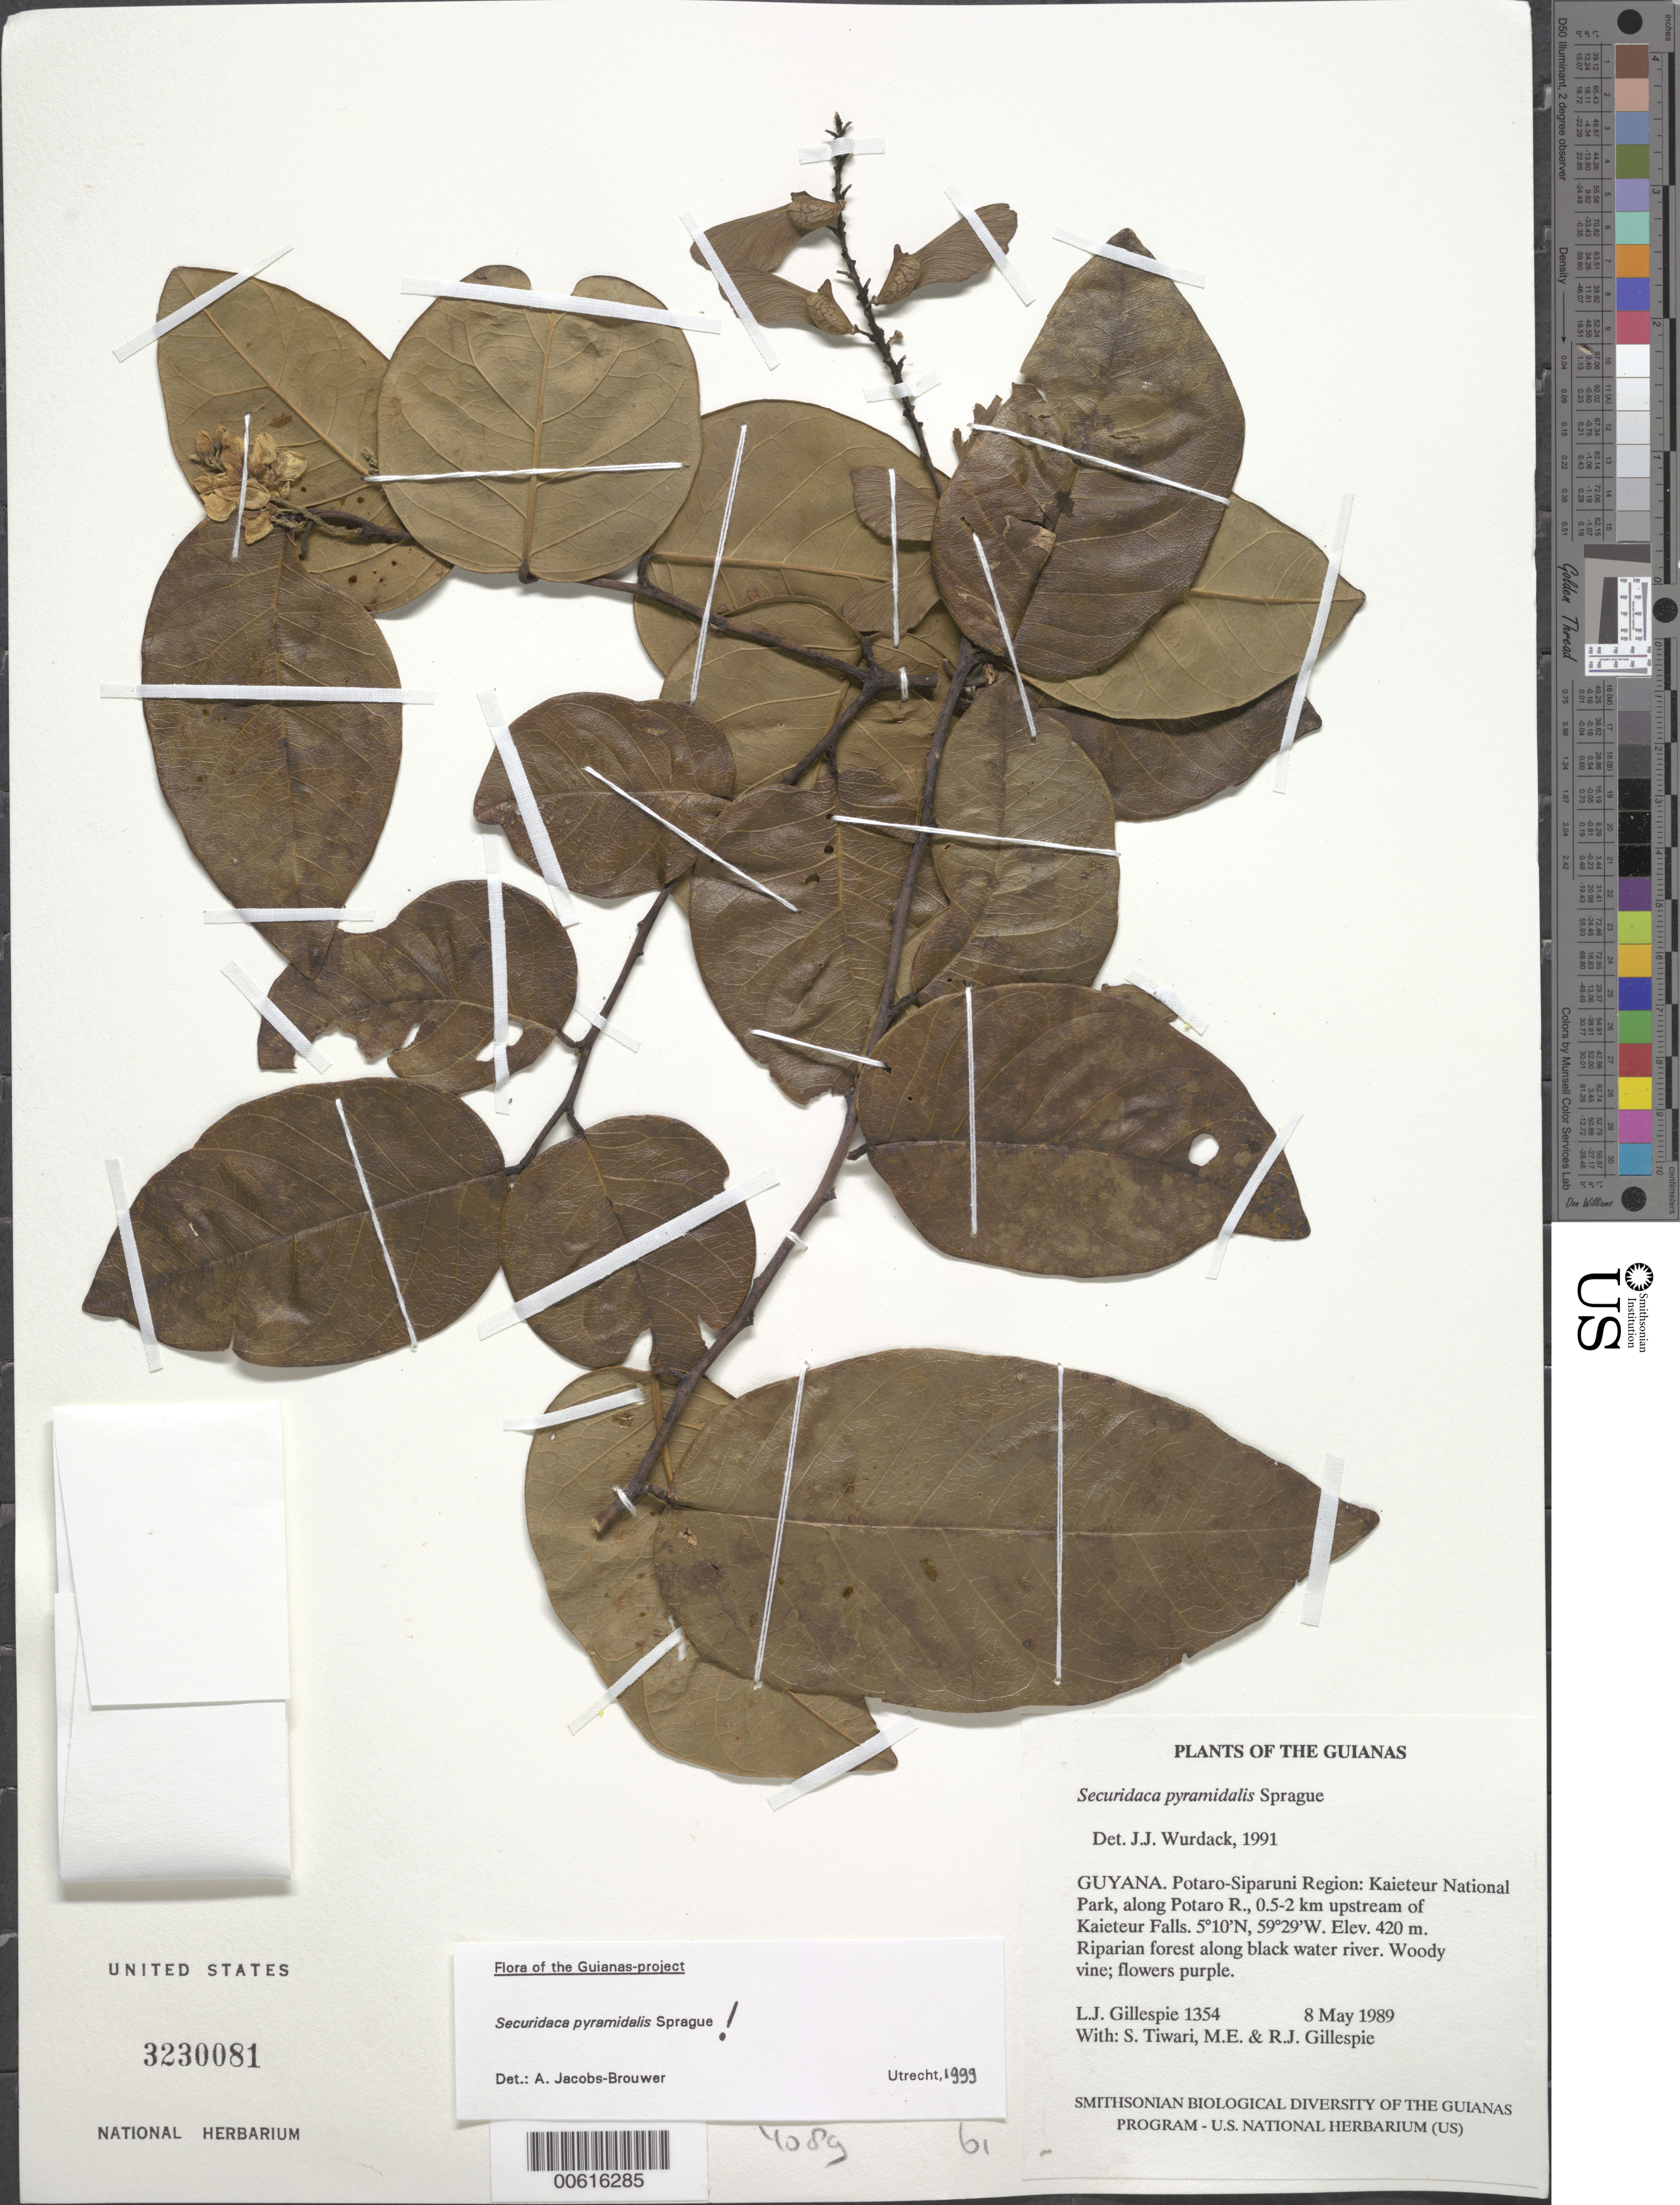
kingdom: Plantae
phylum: Tracheophyta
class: Magnoliopsida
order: Fabales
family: Polygalaceae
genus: Securidaca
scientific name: Securidaca pyramidalis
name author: Sprague ex Sandwith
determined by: Jacobs-Brouwer, A.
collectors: L. J. Gillespie, S. Tiwari, M. Gillespie & R. Gillespie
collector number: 1354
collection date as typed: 8 May 1989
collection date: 1989-05-08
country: Guyana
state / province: Potaro-Siparuni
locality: Kaieteur National Park, along Potaro R., 0.5-2 km upstream of Kaieteur Falls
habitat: Riparian forest along black water river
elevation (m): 420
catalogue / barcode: US 3230081